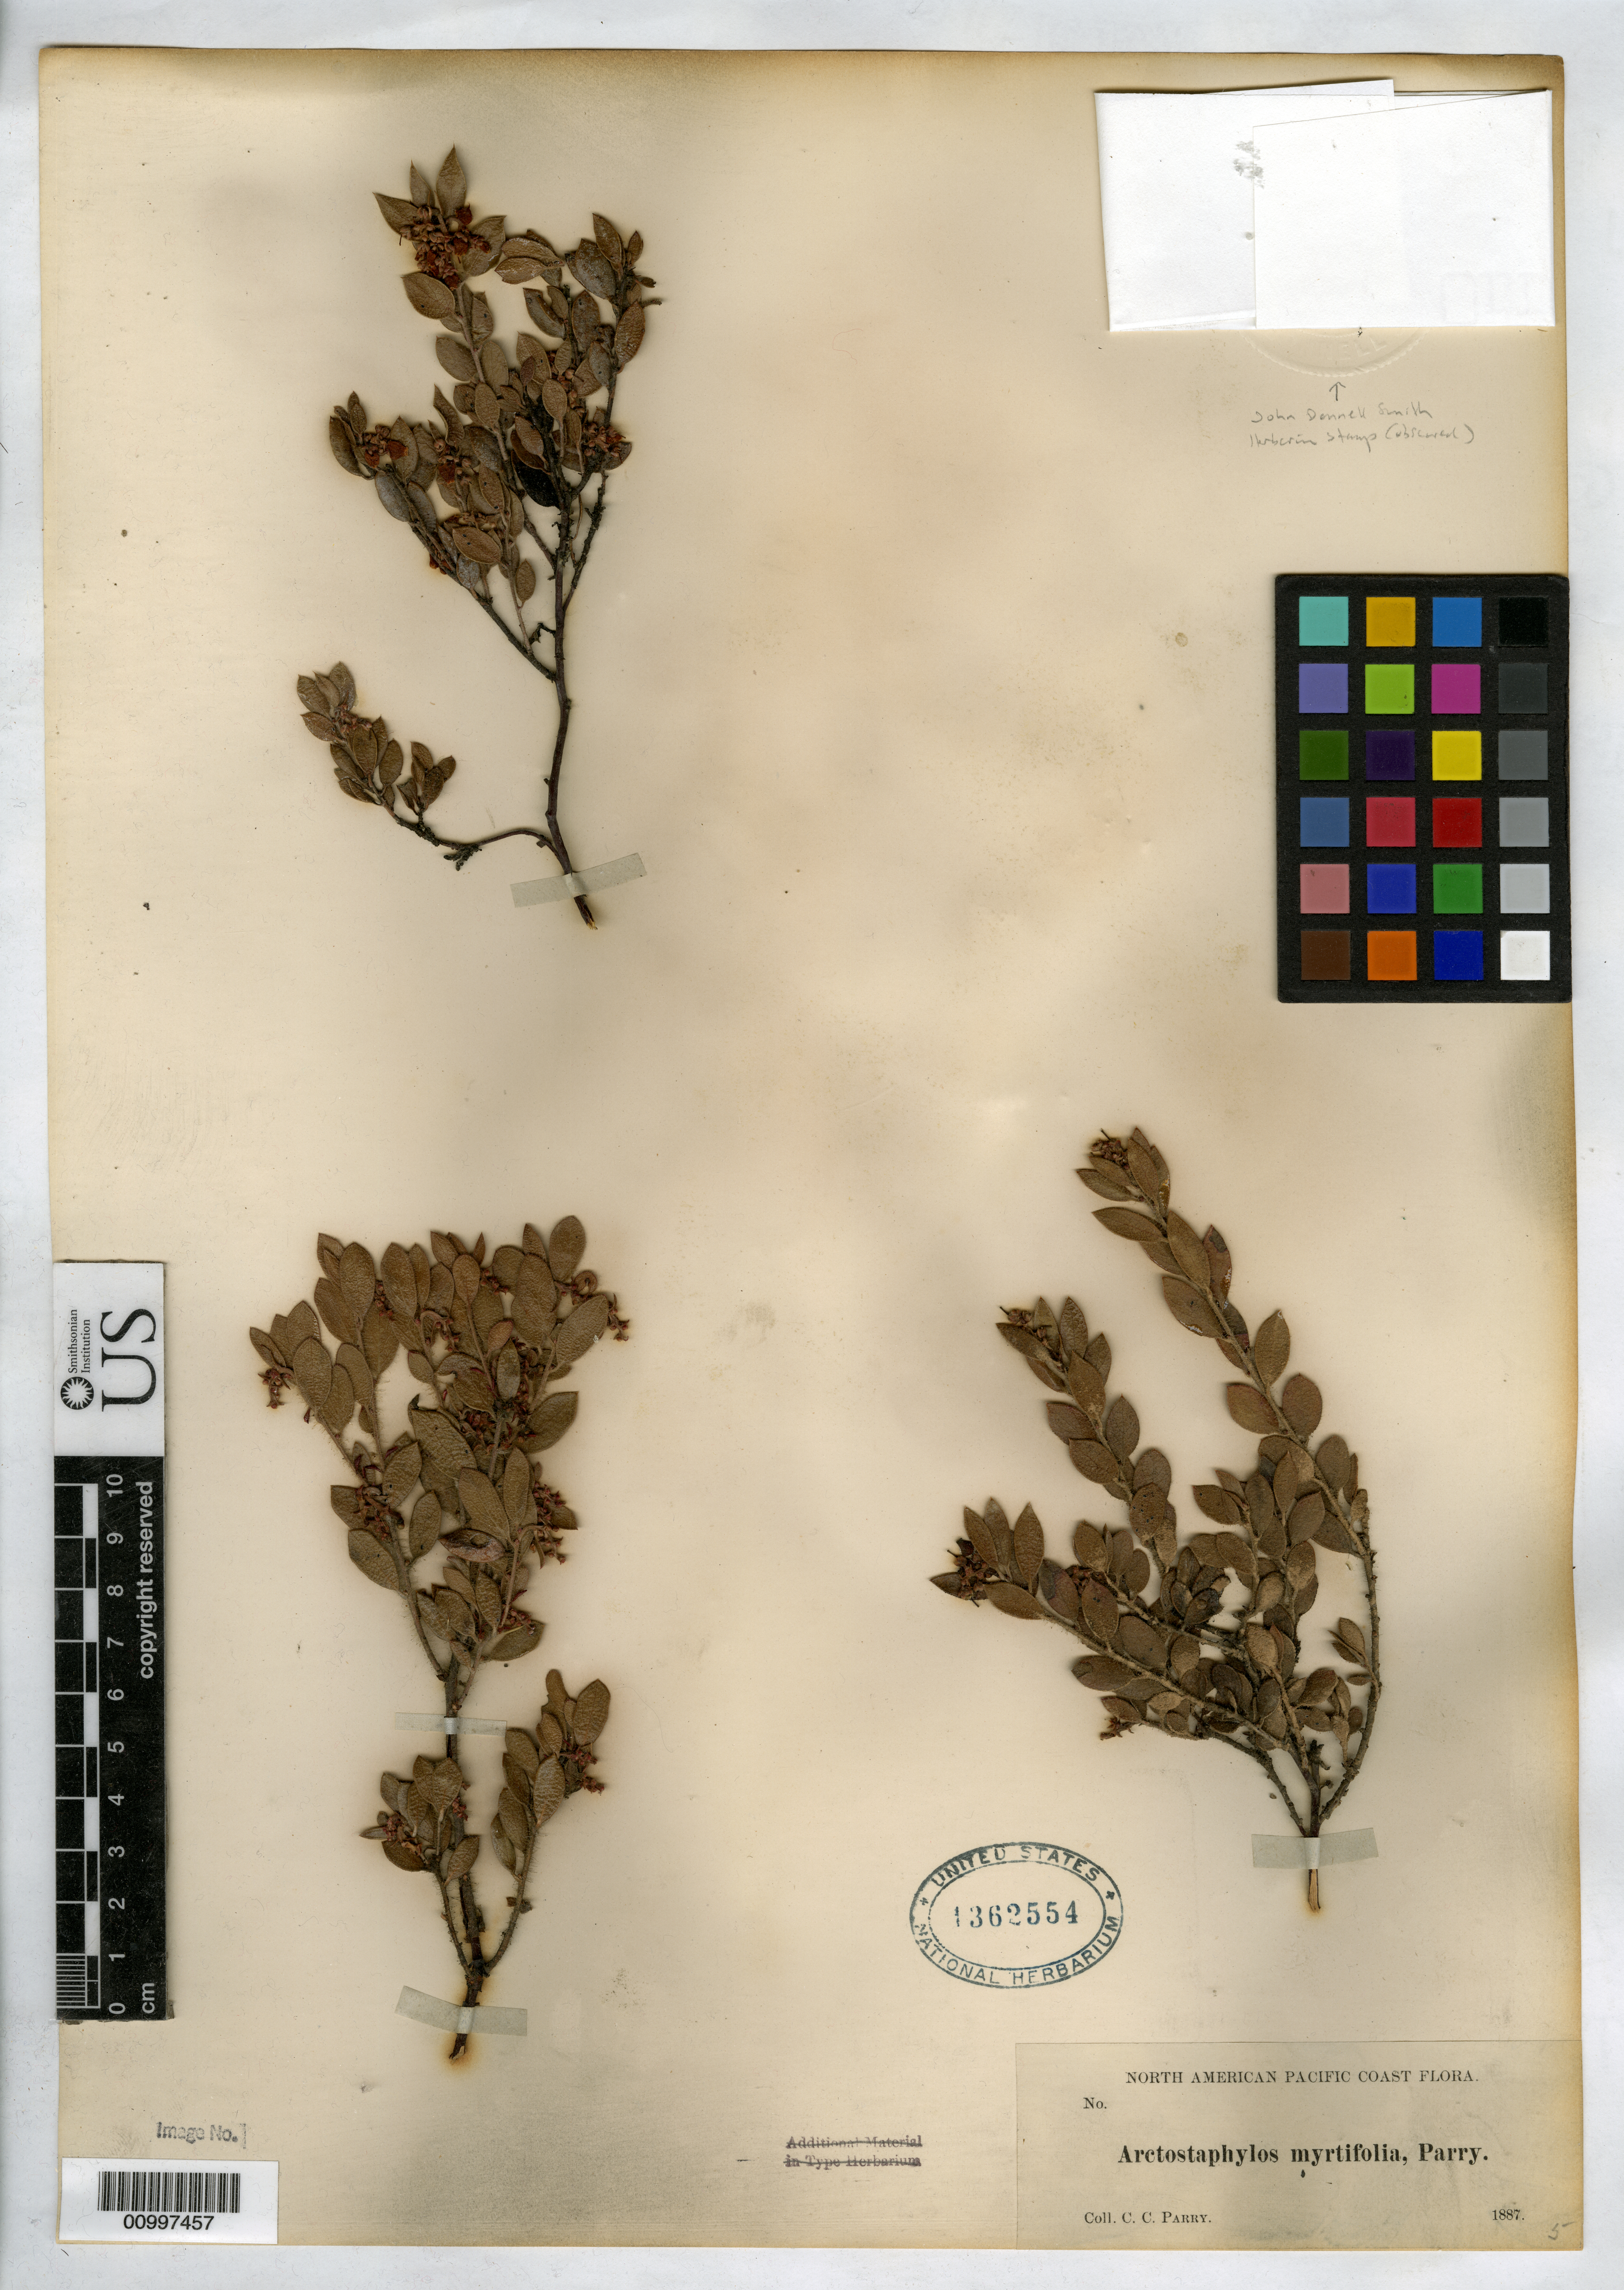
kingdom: Plantae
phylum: Tracheophyta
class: Magnoliopsida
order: Ericales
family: Ericaceae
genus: Arctostaphylos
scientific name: Arctostaphylos myrtifolia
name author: Parry in Greene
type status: Syntype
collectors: C. C. Parry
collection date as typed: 1887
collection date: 1887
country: United States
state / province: California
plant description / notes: Both US duplicates lack locality or precise collection date.; Specimen ex John Donnell Smith herbarium [stamp partially obscured].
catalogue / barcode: US 1362554